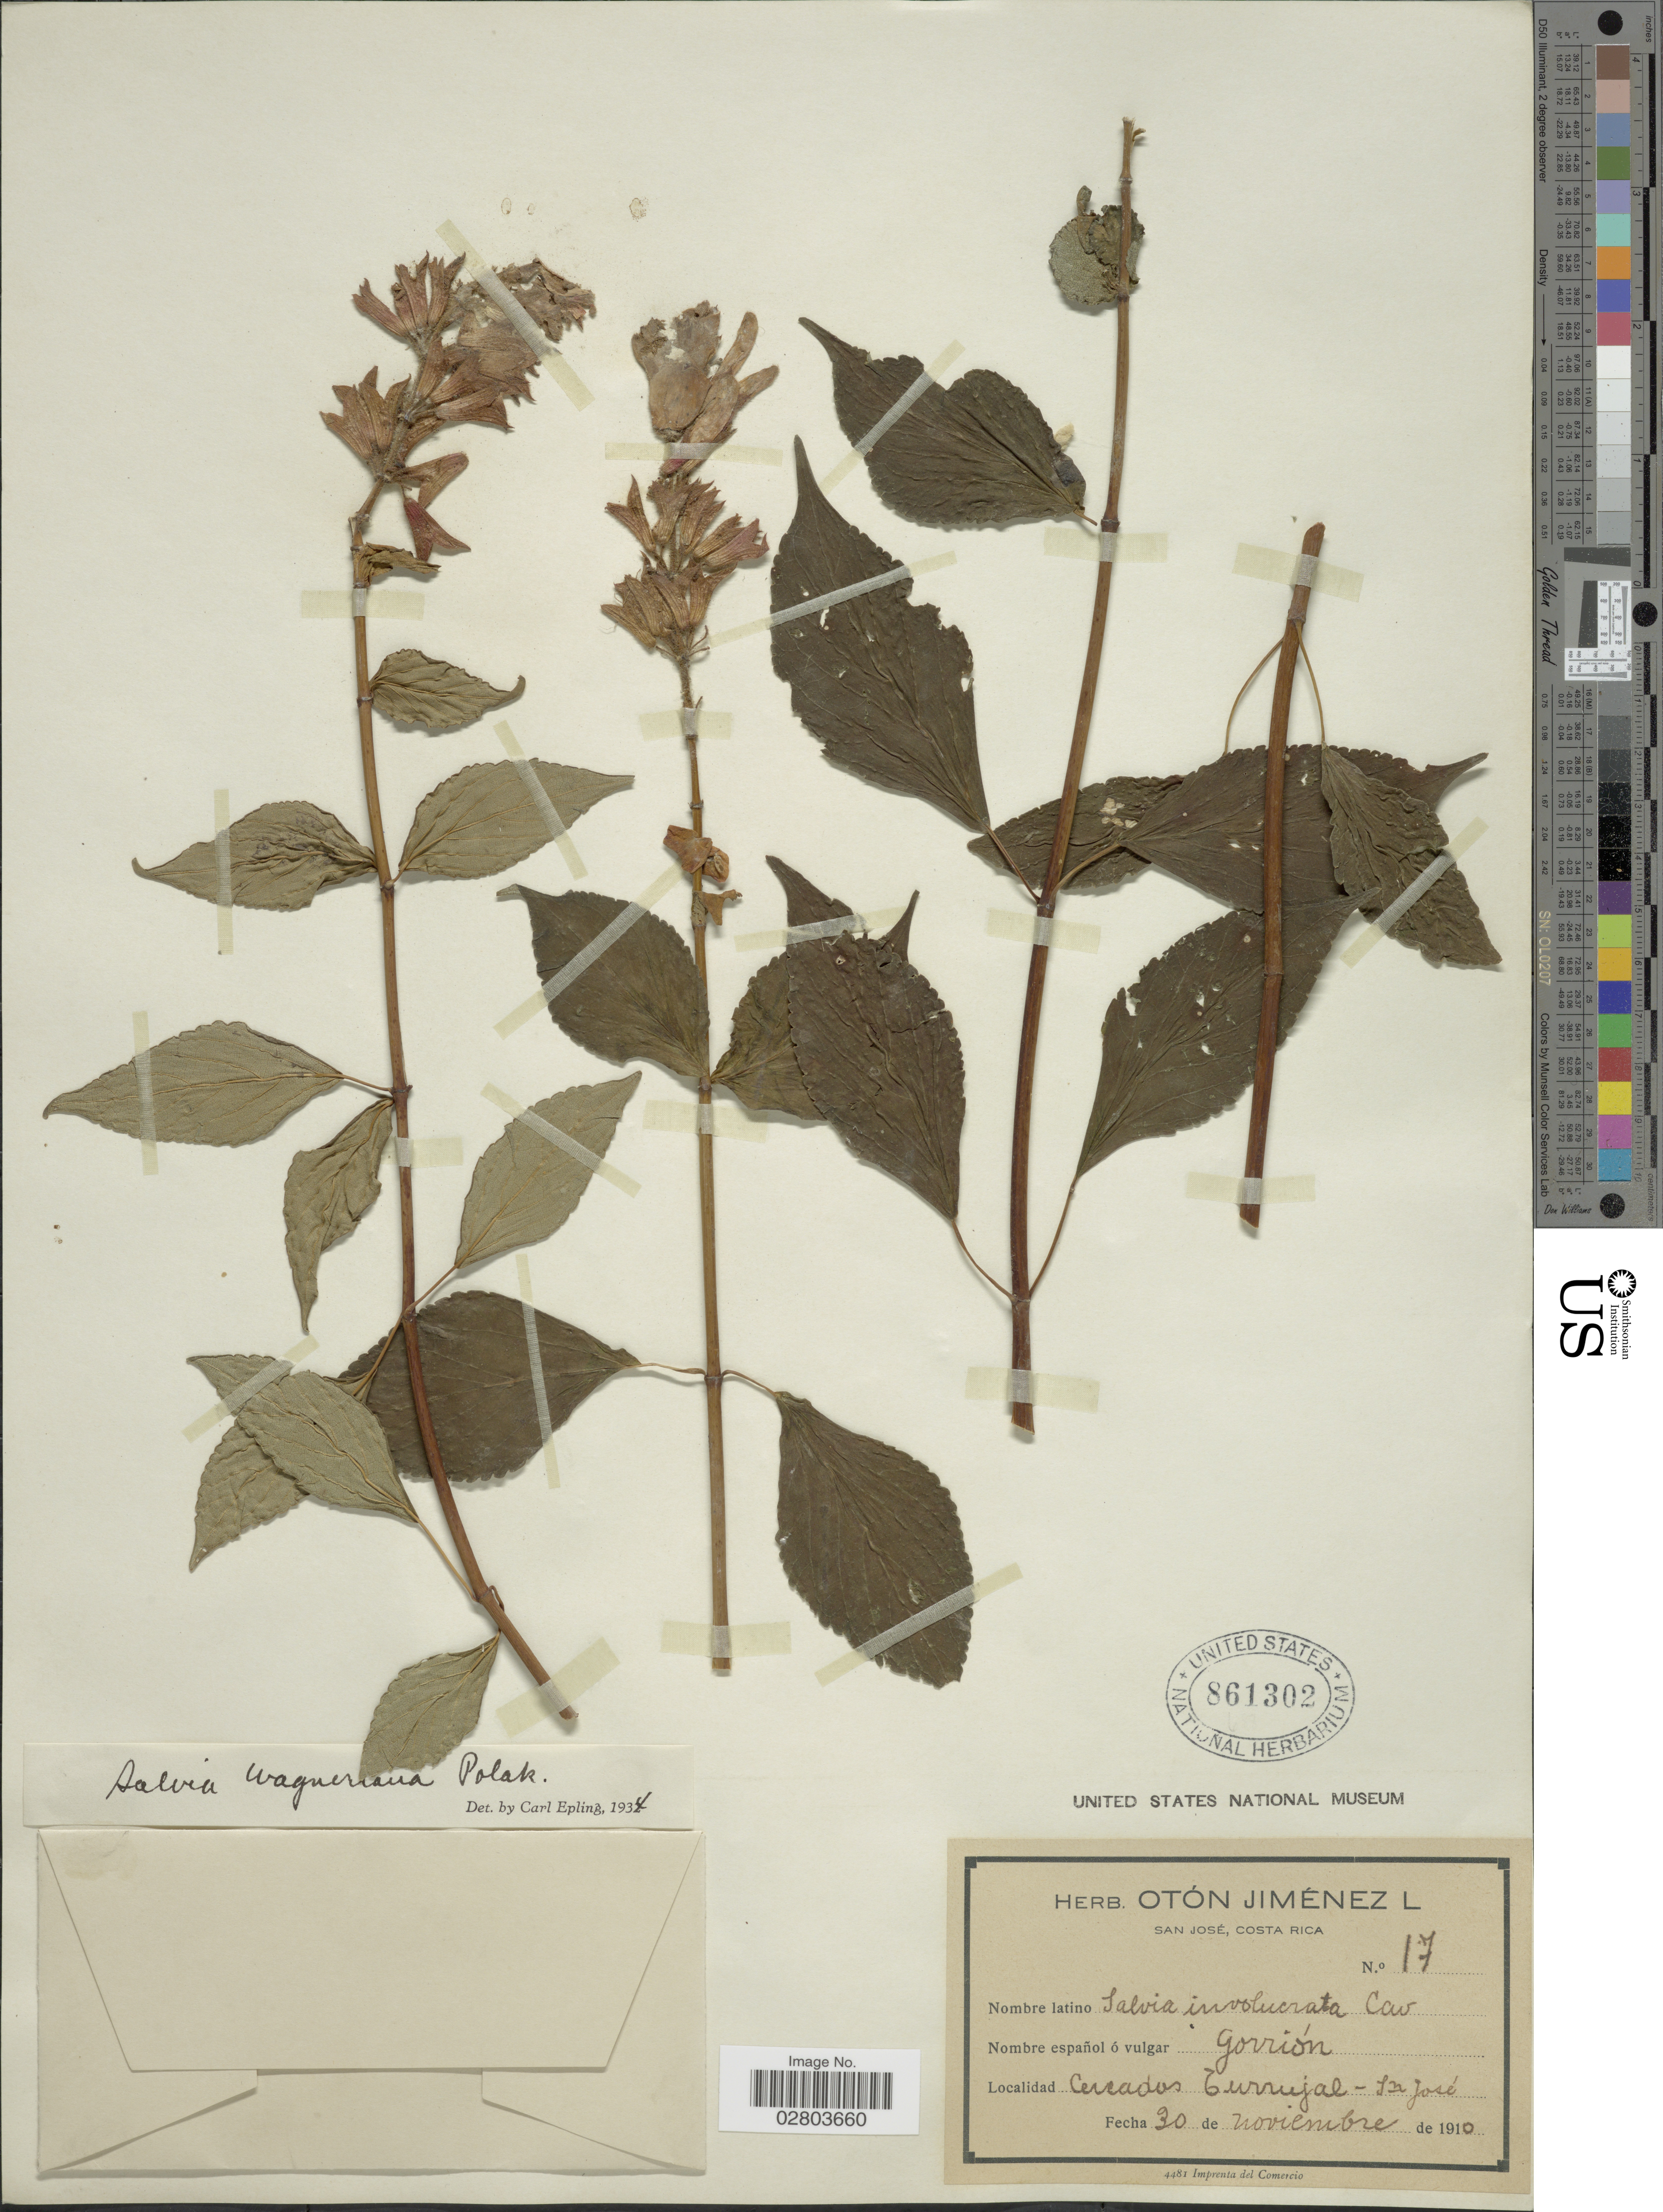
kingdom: Plantae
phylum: Tracheophyta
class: Magnoliopsida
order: Lamiales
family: Lamiaceae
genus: Salvia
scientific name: Salvia wagneriana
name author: Pol.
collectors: ex herb. O. Jimenez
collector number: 17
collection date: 1910-11-30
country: Costa Rica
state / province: San José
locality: Cerrados Turrujal.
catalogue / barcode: US 861302